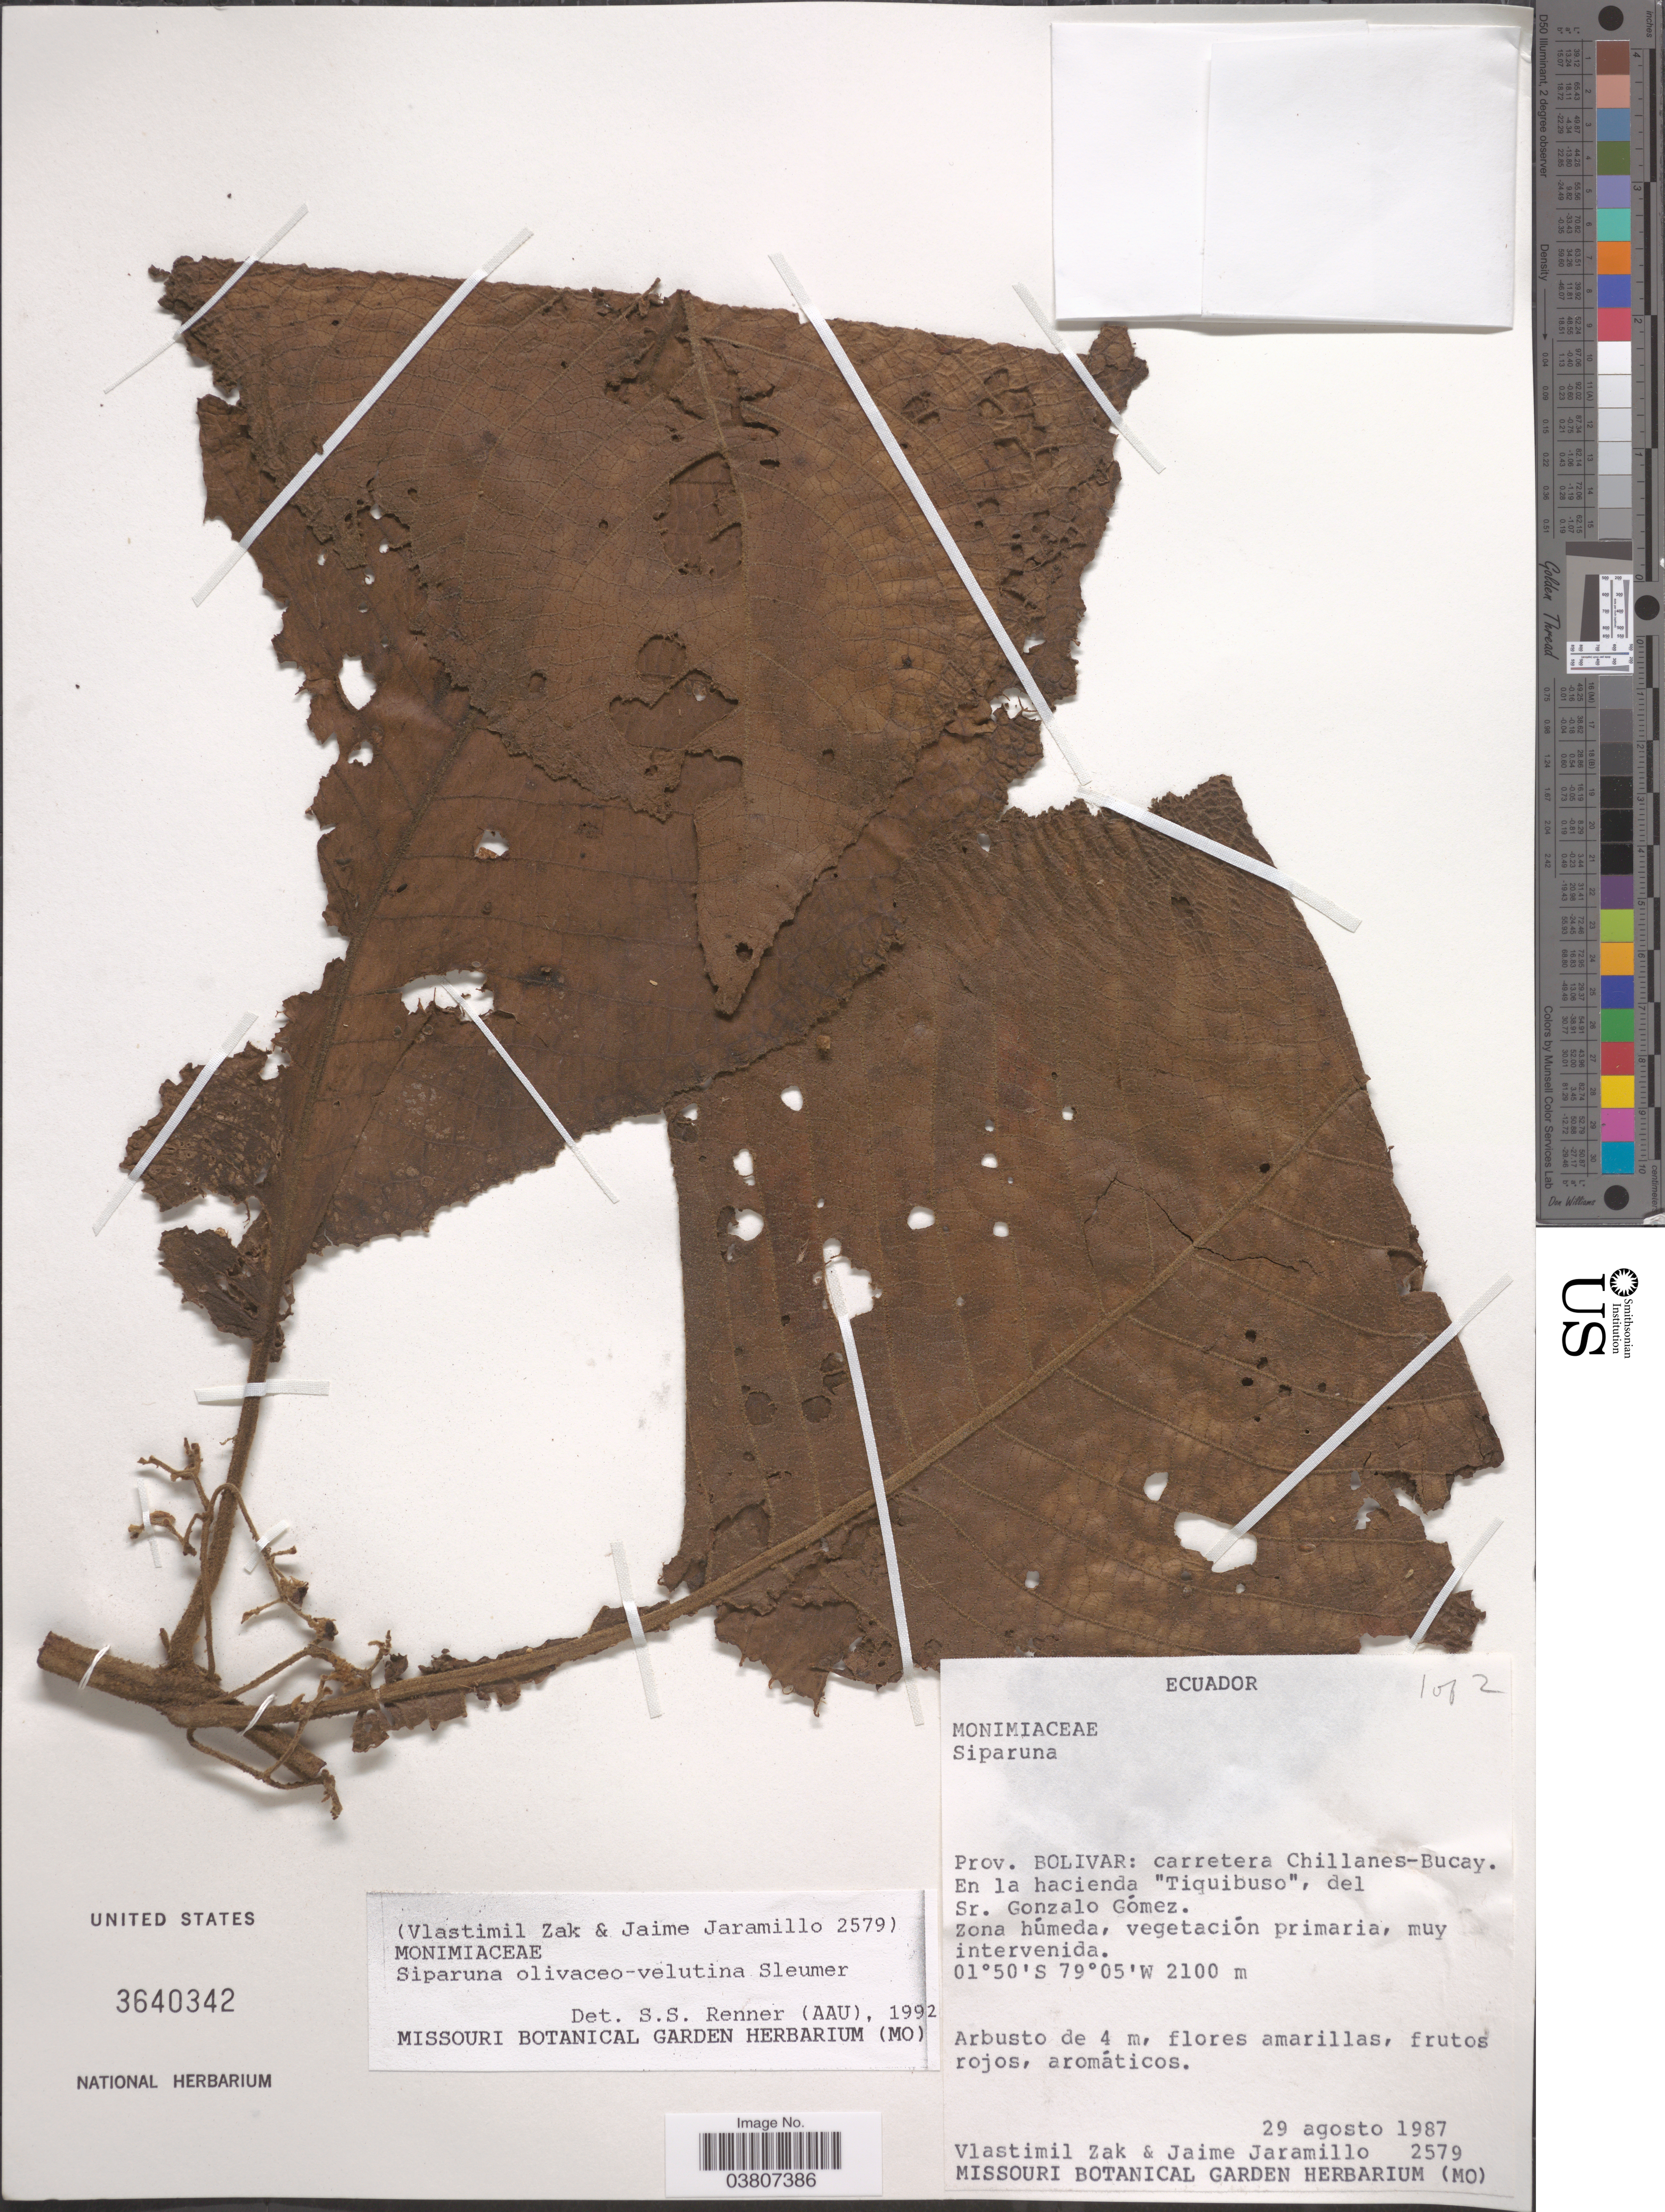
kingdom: Plantae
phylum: Tracheophyta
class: Magnoliopsida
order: Laurales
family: Siparunaceae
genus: Siparuna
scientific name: Siparuna olivaceo-velutina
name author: Sleumer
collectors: V. Zak & J. Jaramillo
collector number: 2579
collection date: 1987-08-29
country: Ecuador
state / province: Bolívar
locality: Carretera Chillanes-Bucay. En la hacienda "Tiquibuso", del Sr. Gonzalo Gómez.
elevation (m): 2100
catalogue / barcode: US 3640342